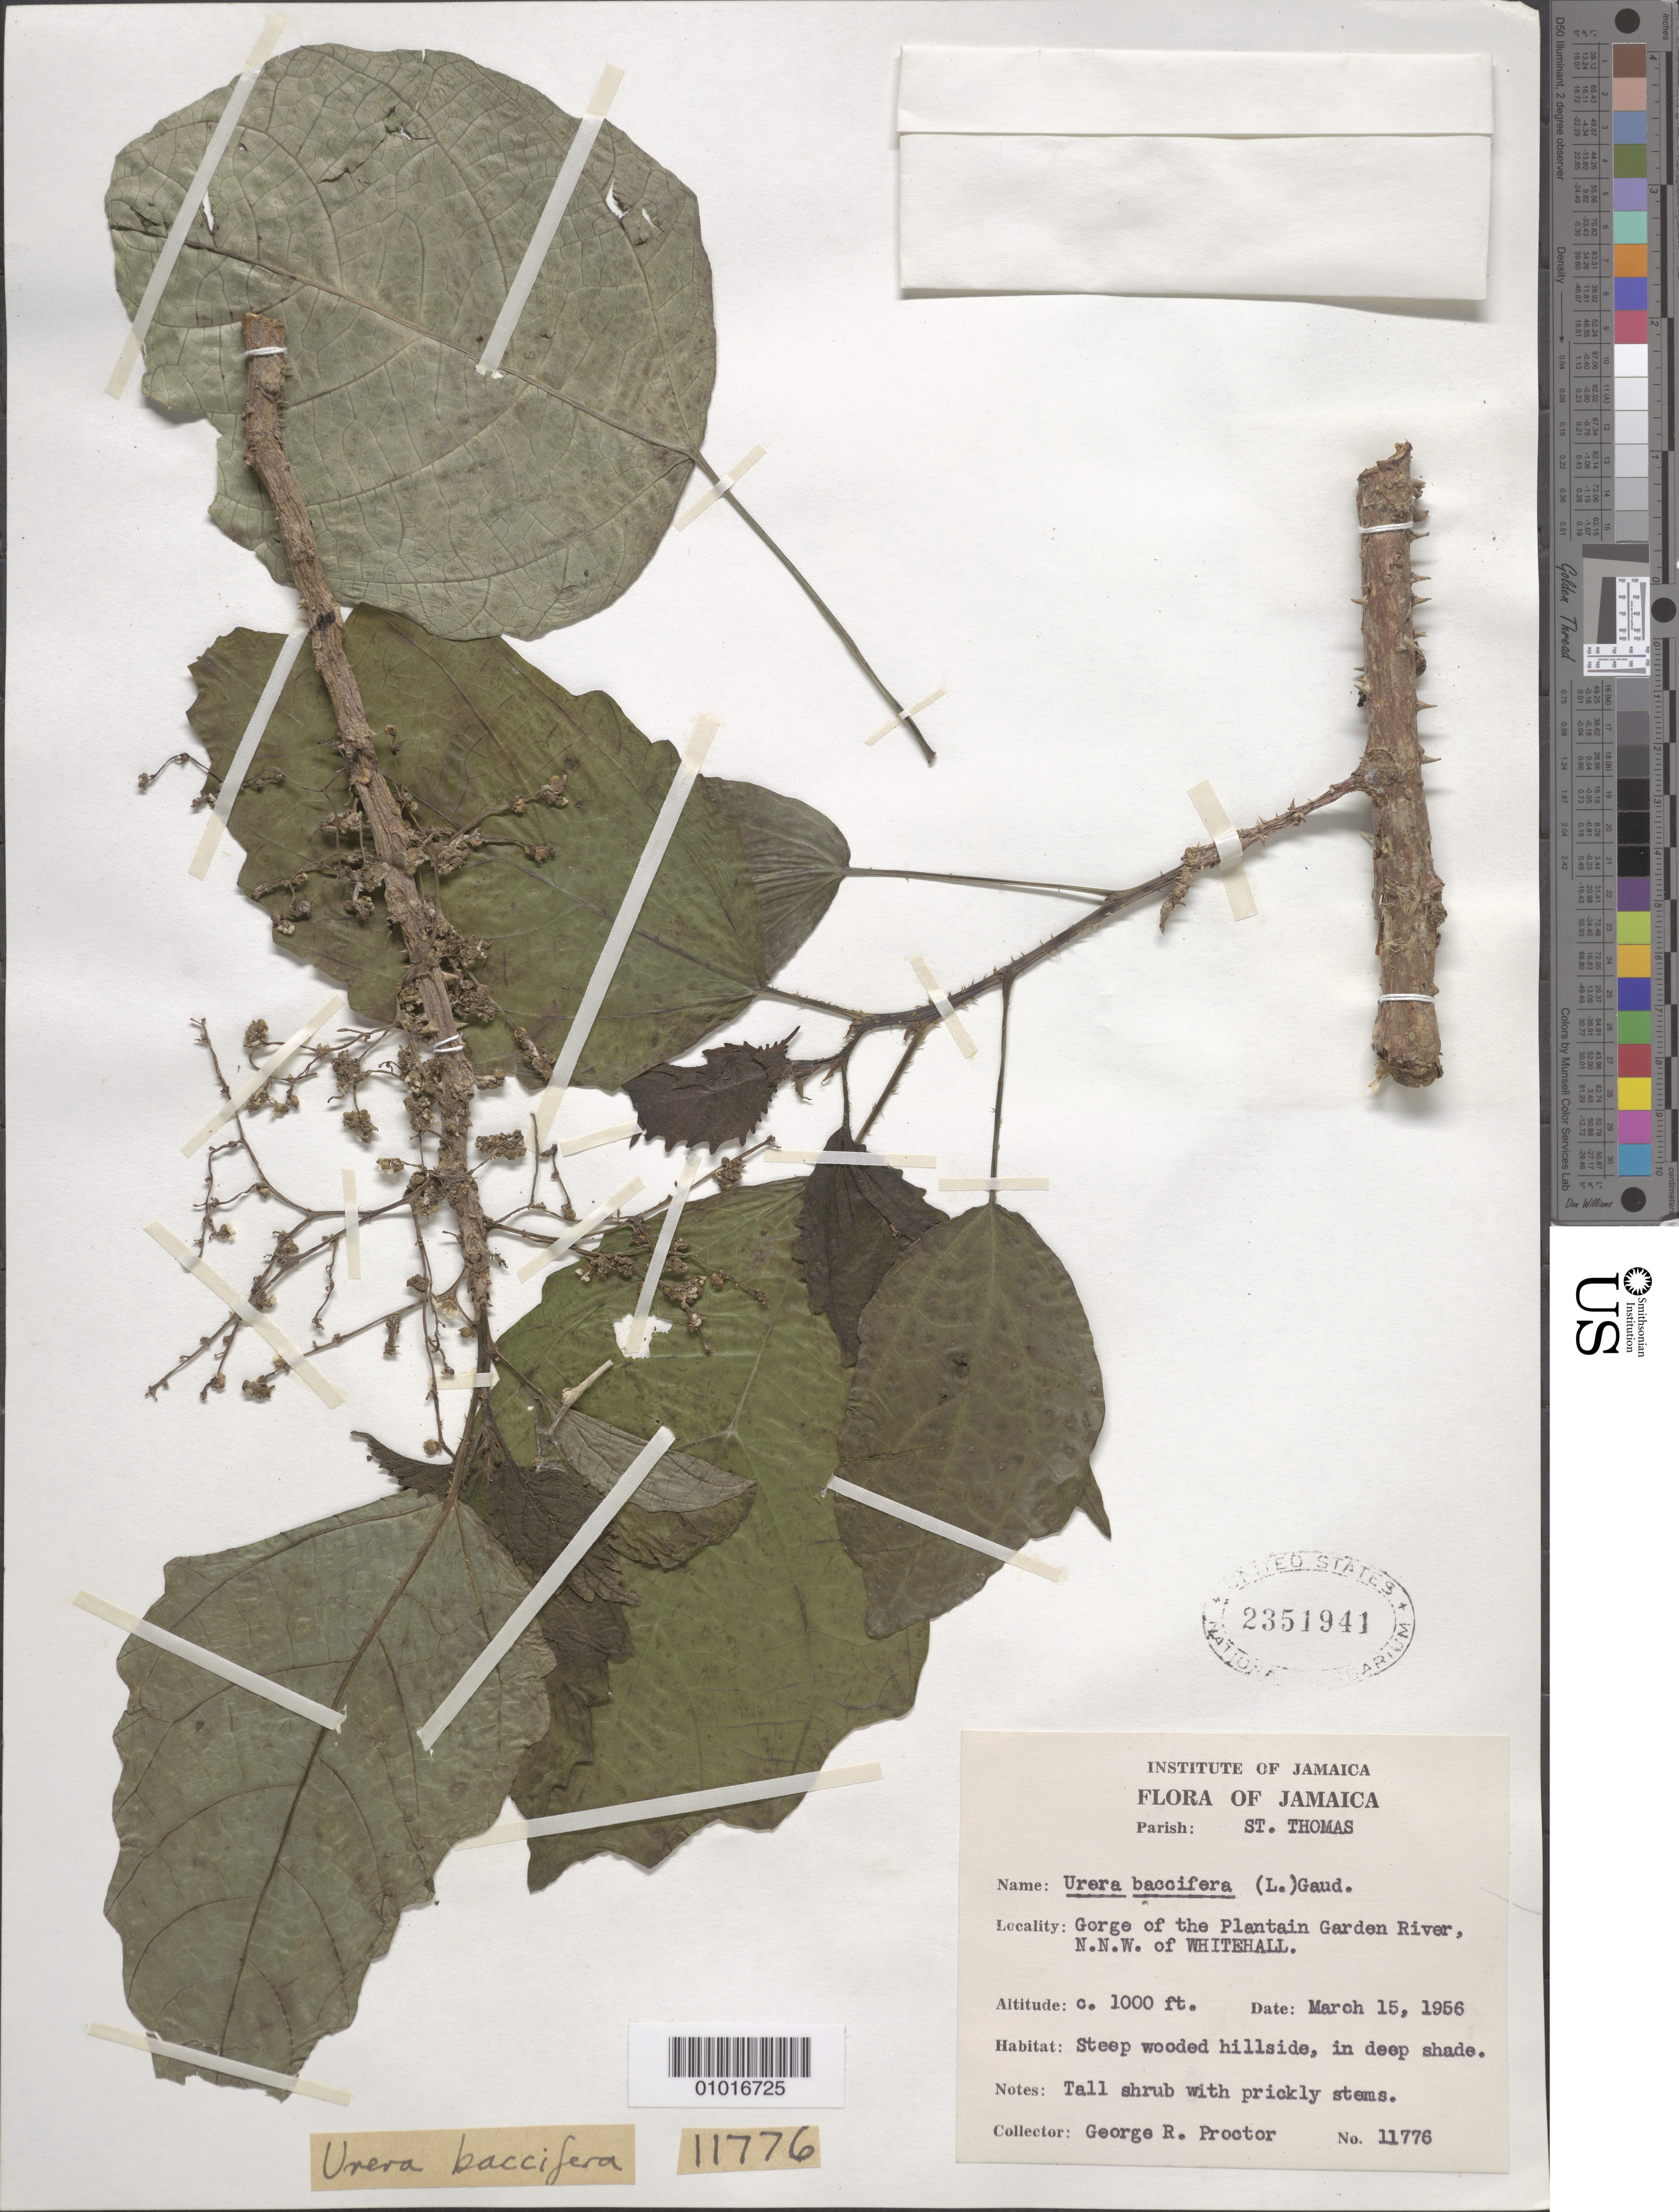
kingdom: Plantae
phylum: Tracheophyta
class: Magnoliopsida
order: Rosales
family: Urticaceae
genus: Urera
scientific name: Urera baccifera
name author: (L.) Gaudich. ex Wedd.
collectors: G. R. Proctor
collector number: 11776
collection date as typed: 15 Mar 1956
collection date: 1956-03-15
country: Jamaica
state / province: Saint Thomas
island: Jamaica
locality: Gorge of the Plantain Garden River, NNW of Wthitehall.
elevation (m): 305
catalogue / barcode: US 2351941